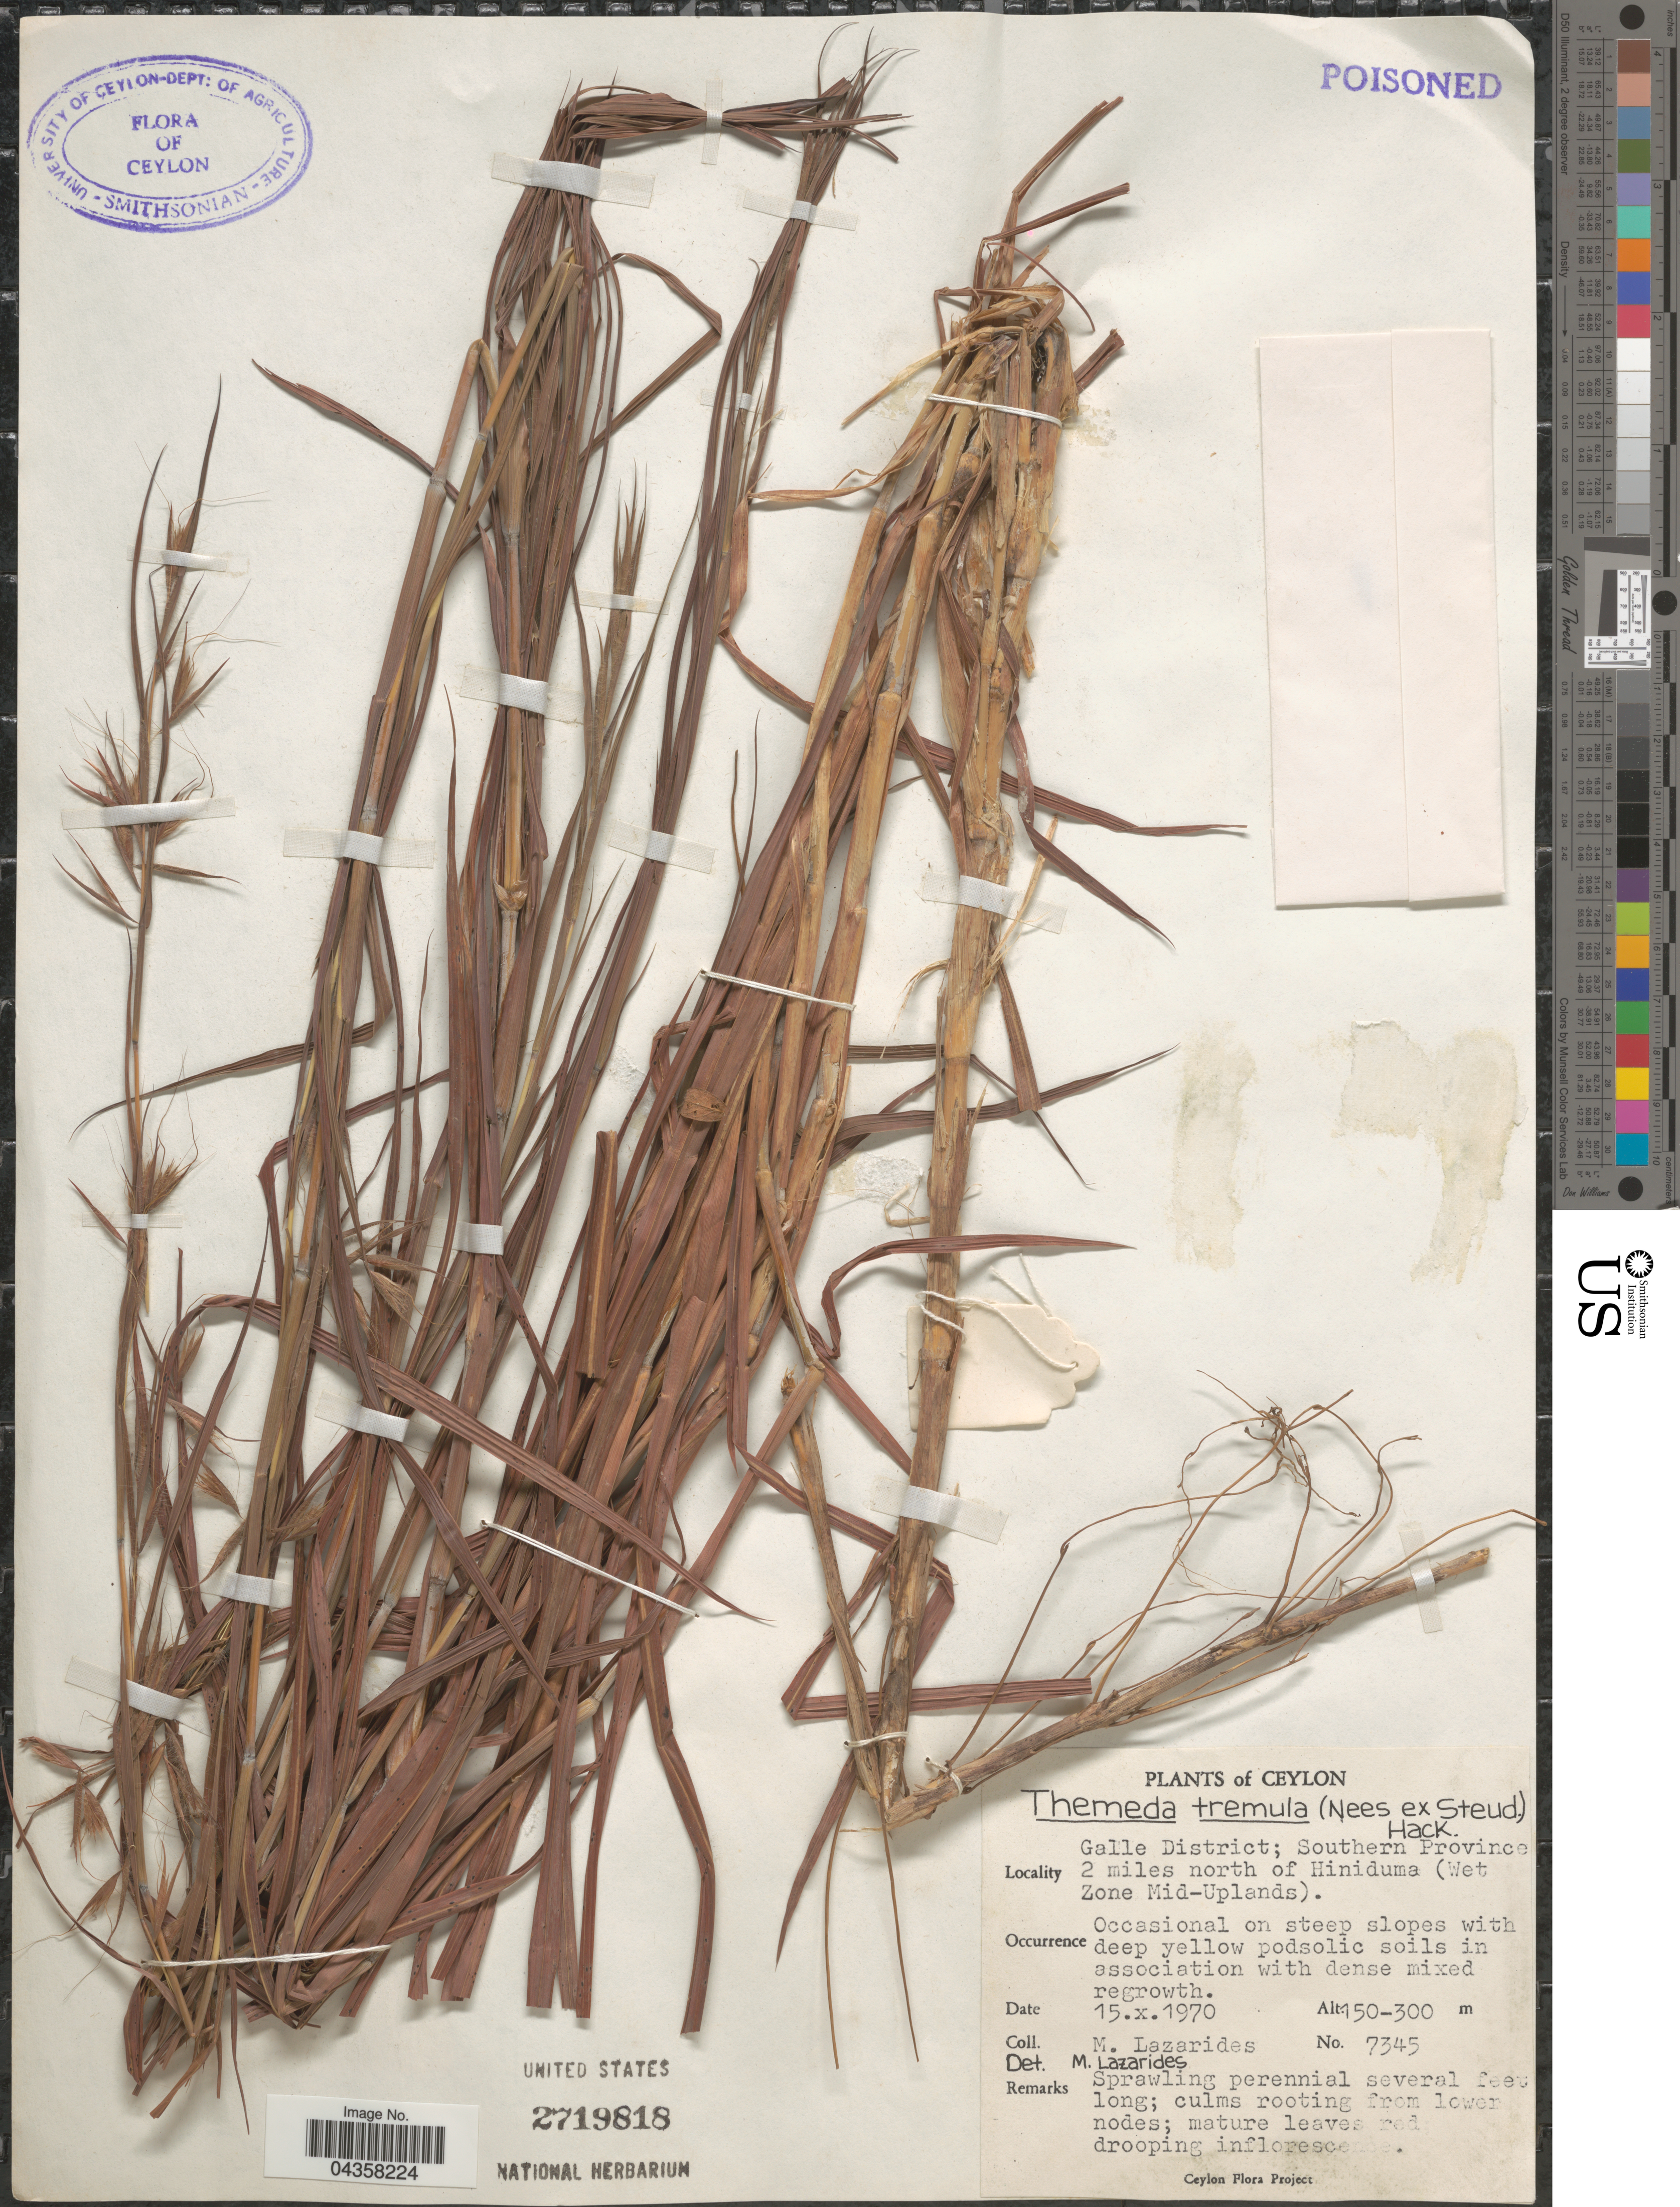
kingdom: Plantae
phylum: Tracheophyta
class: Liliopsida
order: Poales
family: Poaceae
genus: Themeda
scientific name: Themeda tremula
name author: (Nees) Hack.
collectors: M. Lazarides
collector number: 7345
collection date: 1970-10-15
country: Sri Lanka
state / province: Southern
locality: Ceylon. Galle District; Southern Province 2 miles north of Hiniduma (Wet Zone Mid-Uplands).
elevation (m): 150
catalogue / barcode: US 2719818